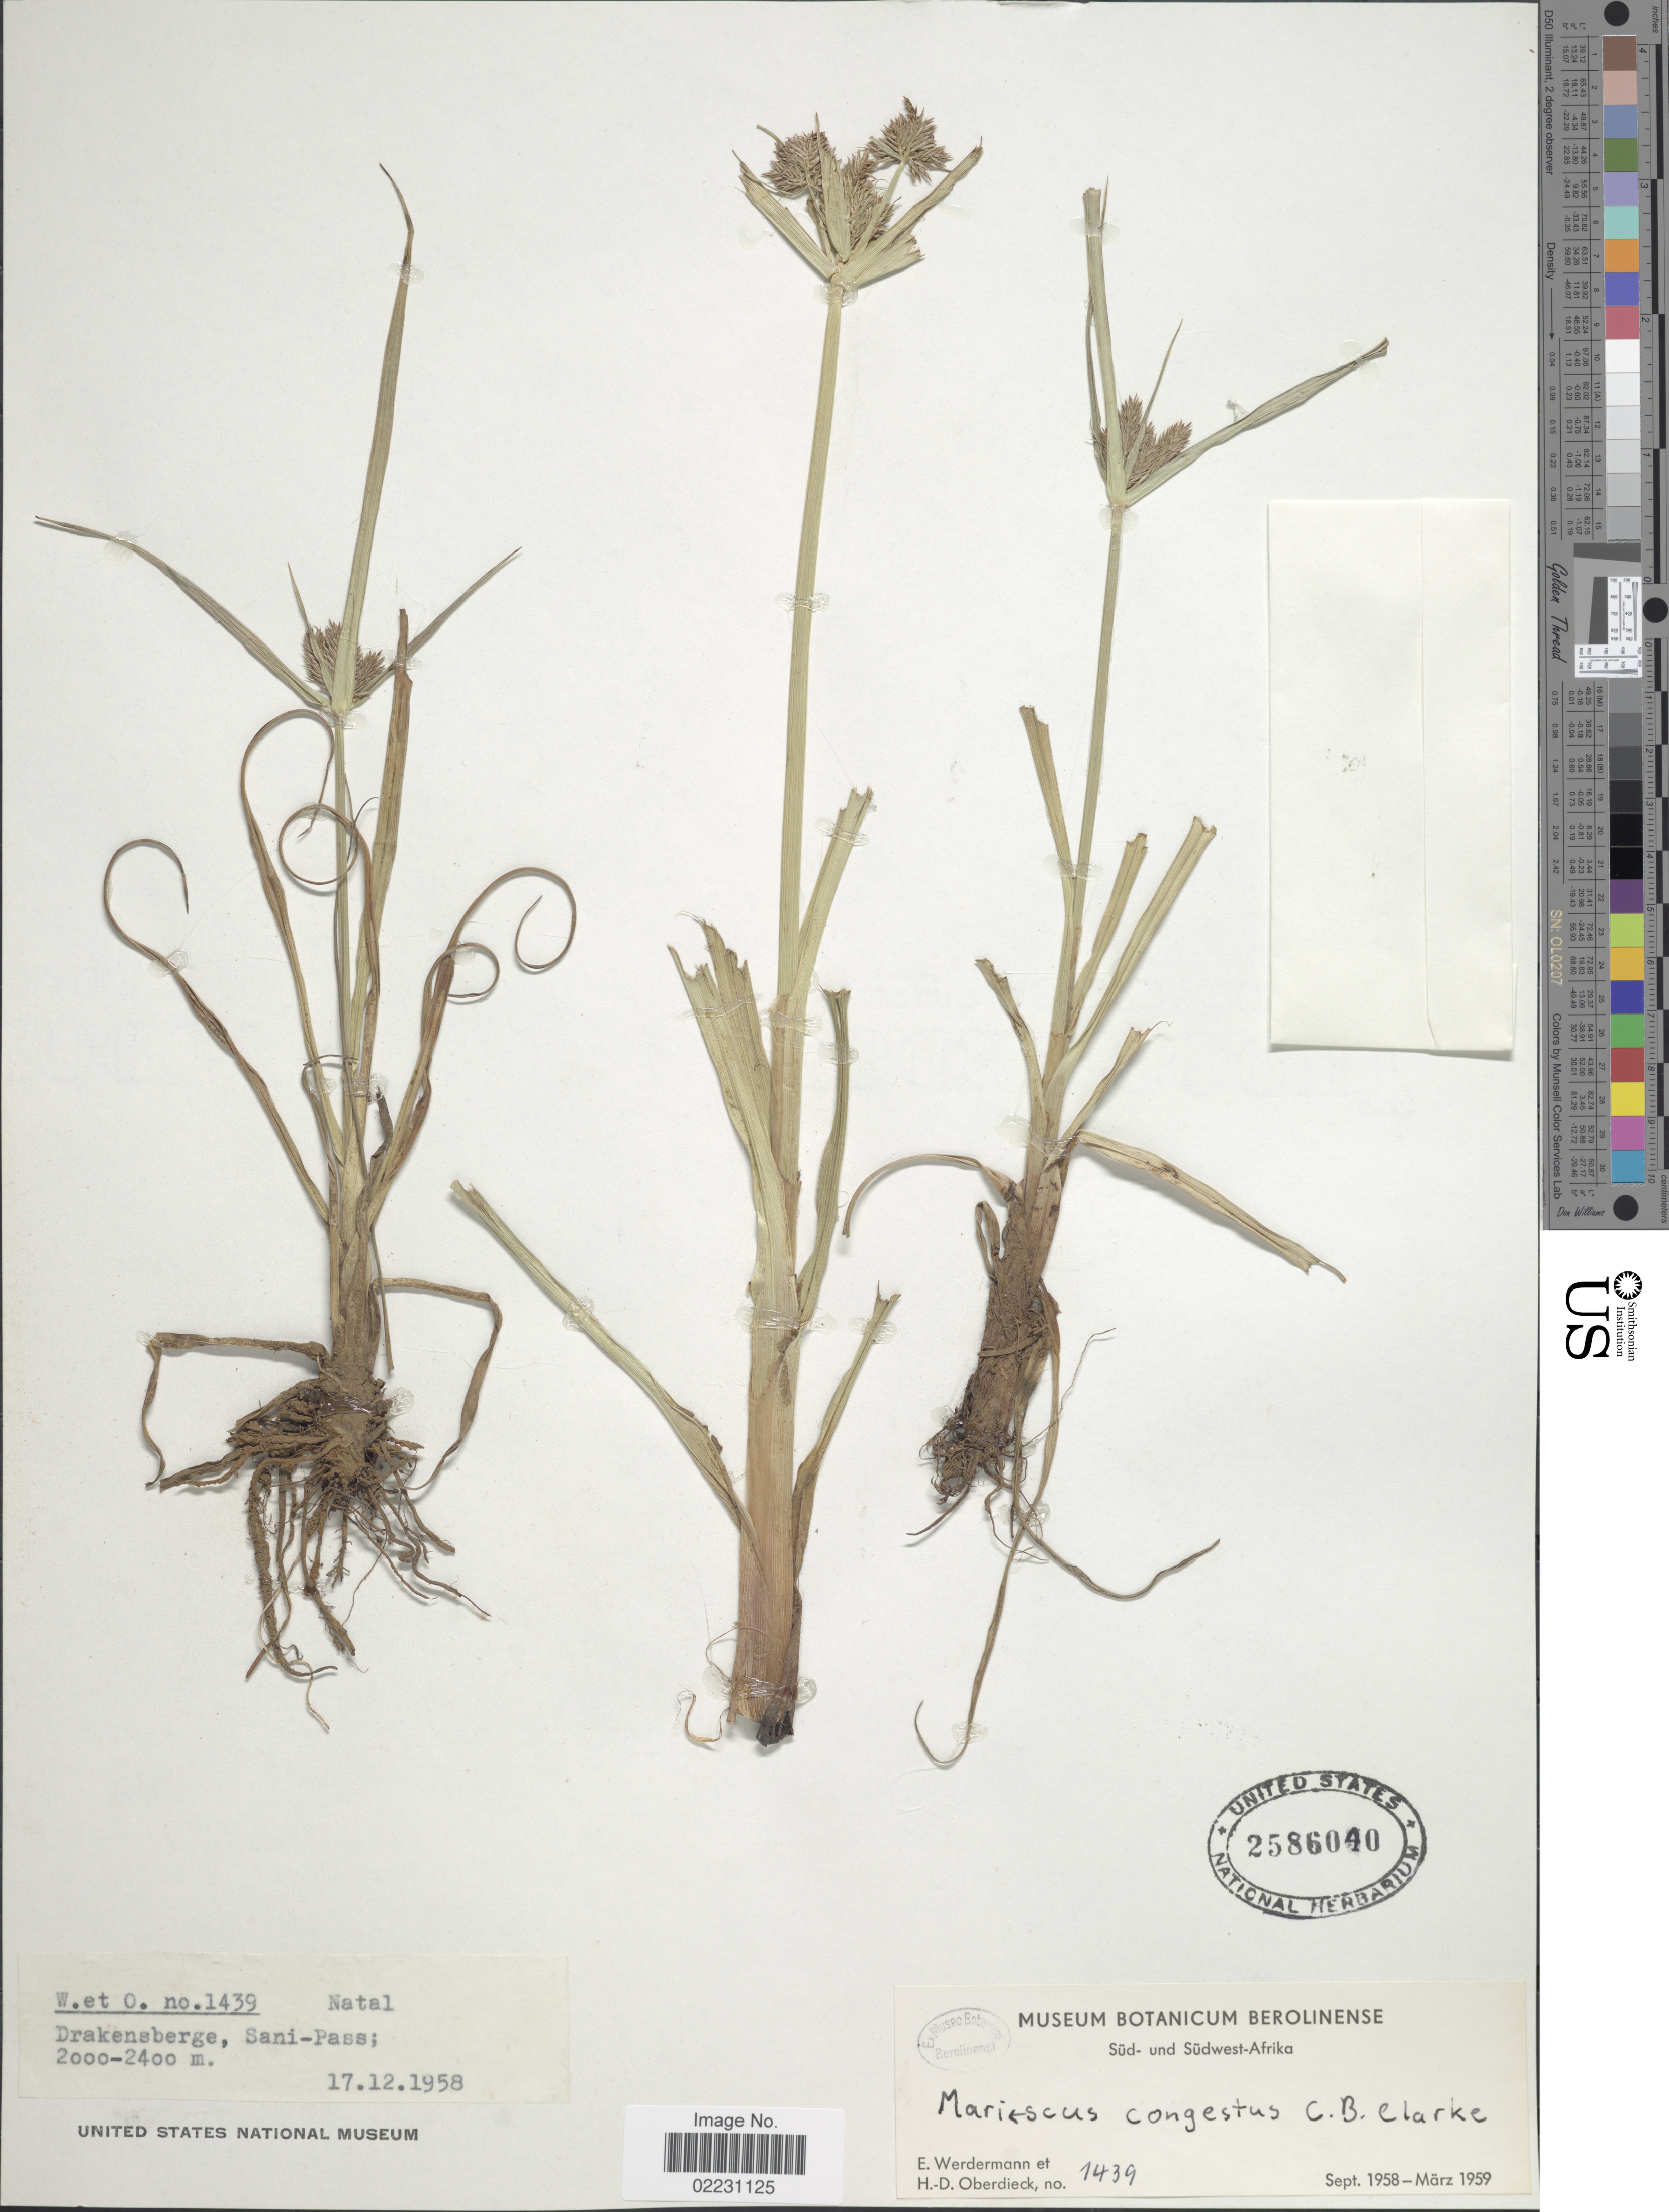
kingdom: Plantae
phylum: Tracheophyta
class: Liliopsida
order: Poales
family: Cyperaceae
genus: Cyperus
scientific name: Cyperus congestus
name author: Vahl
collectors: E. Werdermann & H. Oberdieck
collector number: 1439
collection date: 1958-12-17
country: South Africa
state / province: KwaZulu-Natal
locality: Natal. Drakensberge, Sani-Pass. Sud- und Sudwest - Afrika.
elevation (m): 2000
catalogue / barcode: US 2586040